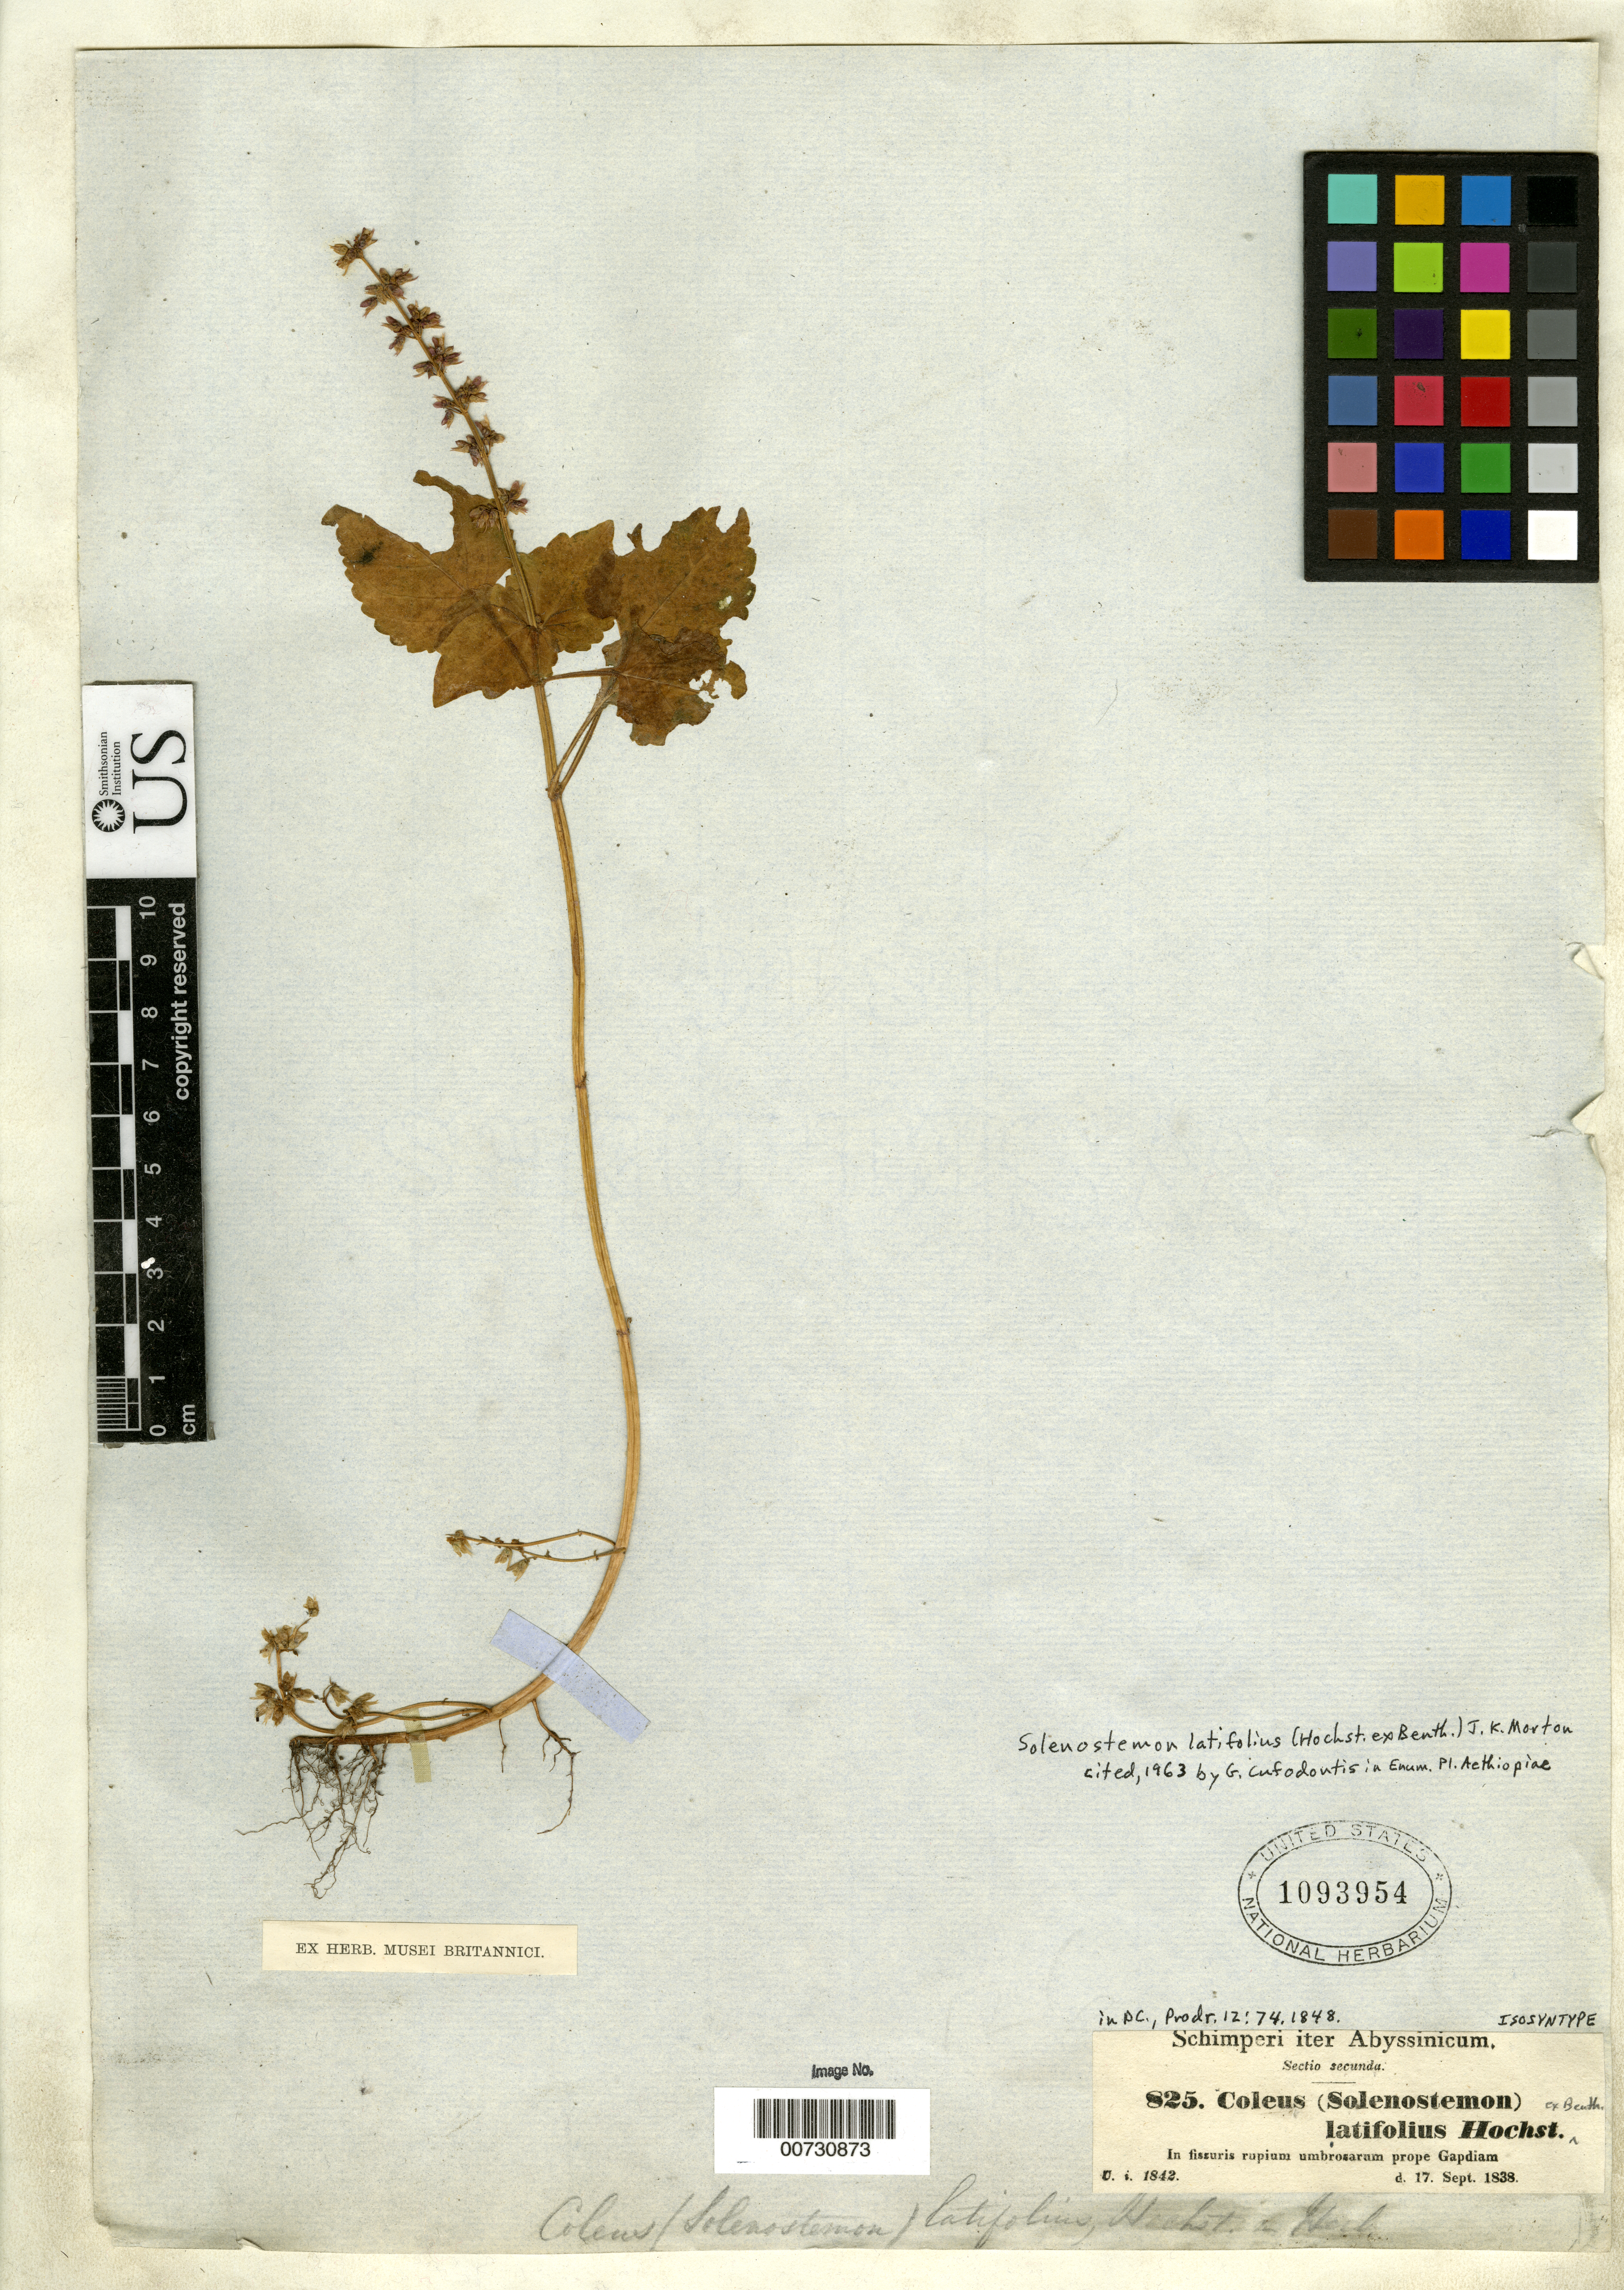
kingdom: Plantae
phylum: Tracheophyta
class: Magnoliopsida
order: Lamiales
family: Lamiaceae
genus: Coleus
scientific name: Coleus latifolius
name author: Hochst. ex Benth. in DC.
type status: Isosyntype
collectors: G. W. Schimper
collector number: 825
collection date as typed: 17 Sep 1838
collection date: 1838-09-17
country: Ethiopia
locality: In fissuris rupium umbrosarium prope Gapdiam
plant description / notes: Cited 1963 by G. Cufodontis in Enum. Pl. Aethiopiae; Ex Herb. Musei Britannici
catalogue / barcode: US 1093954